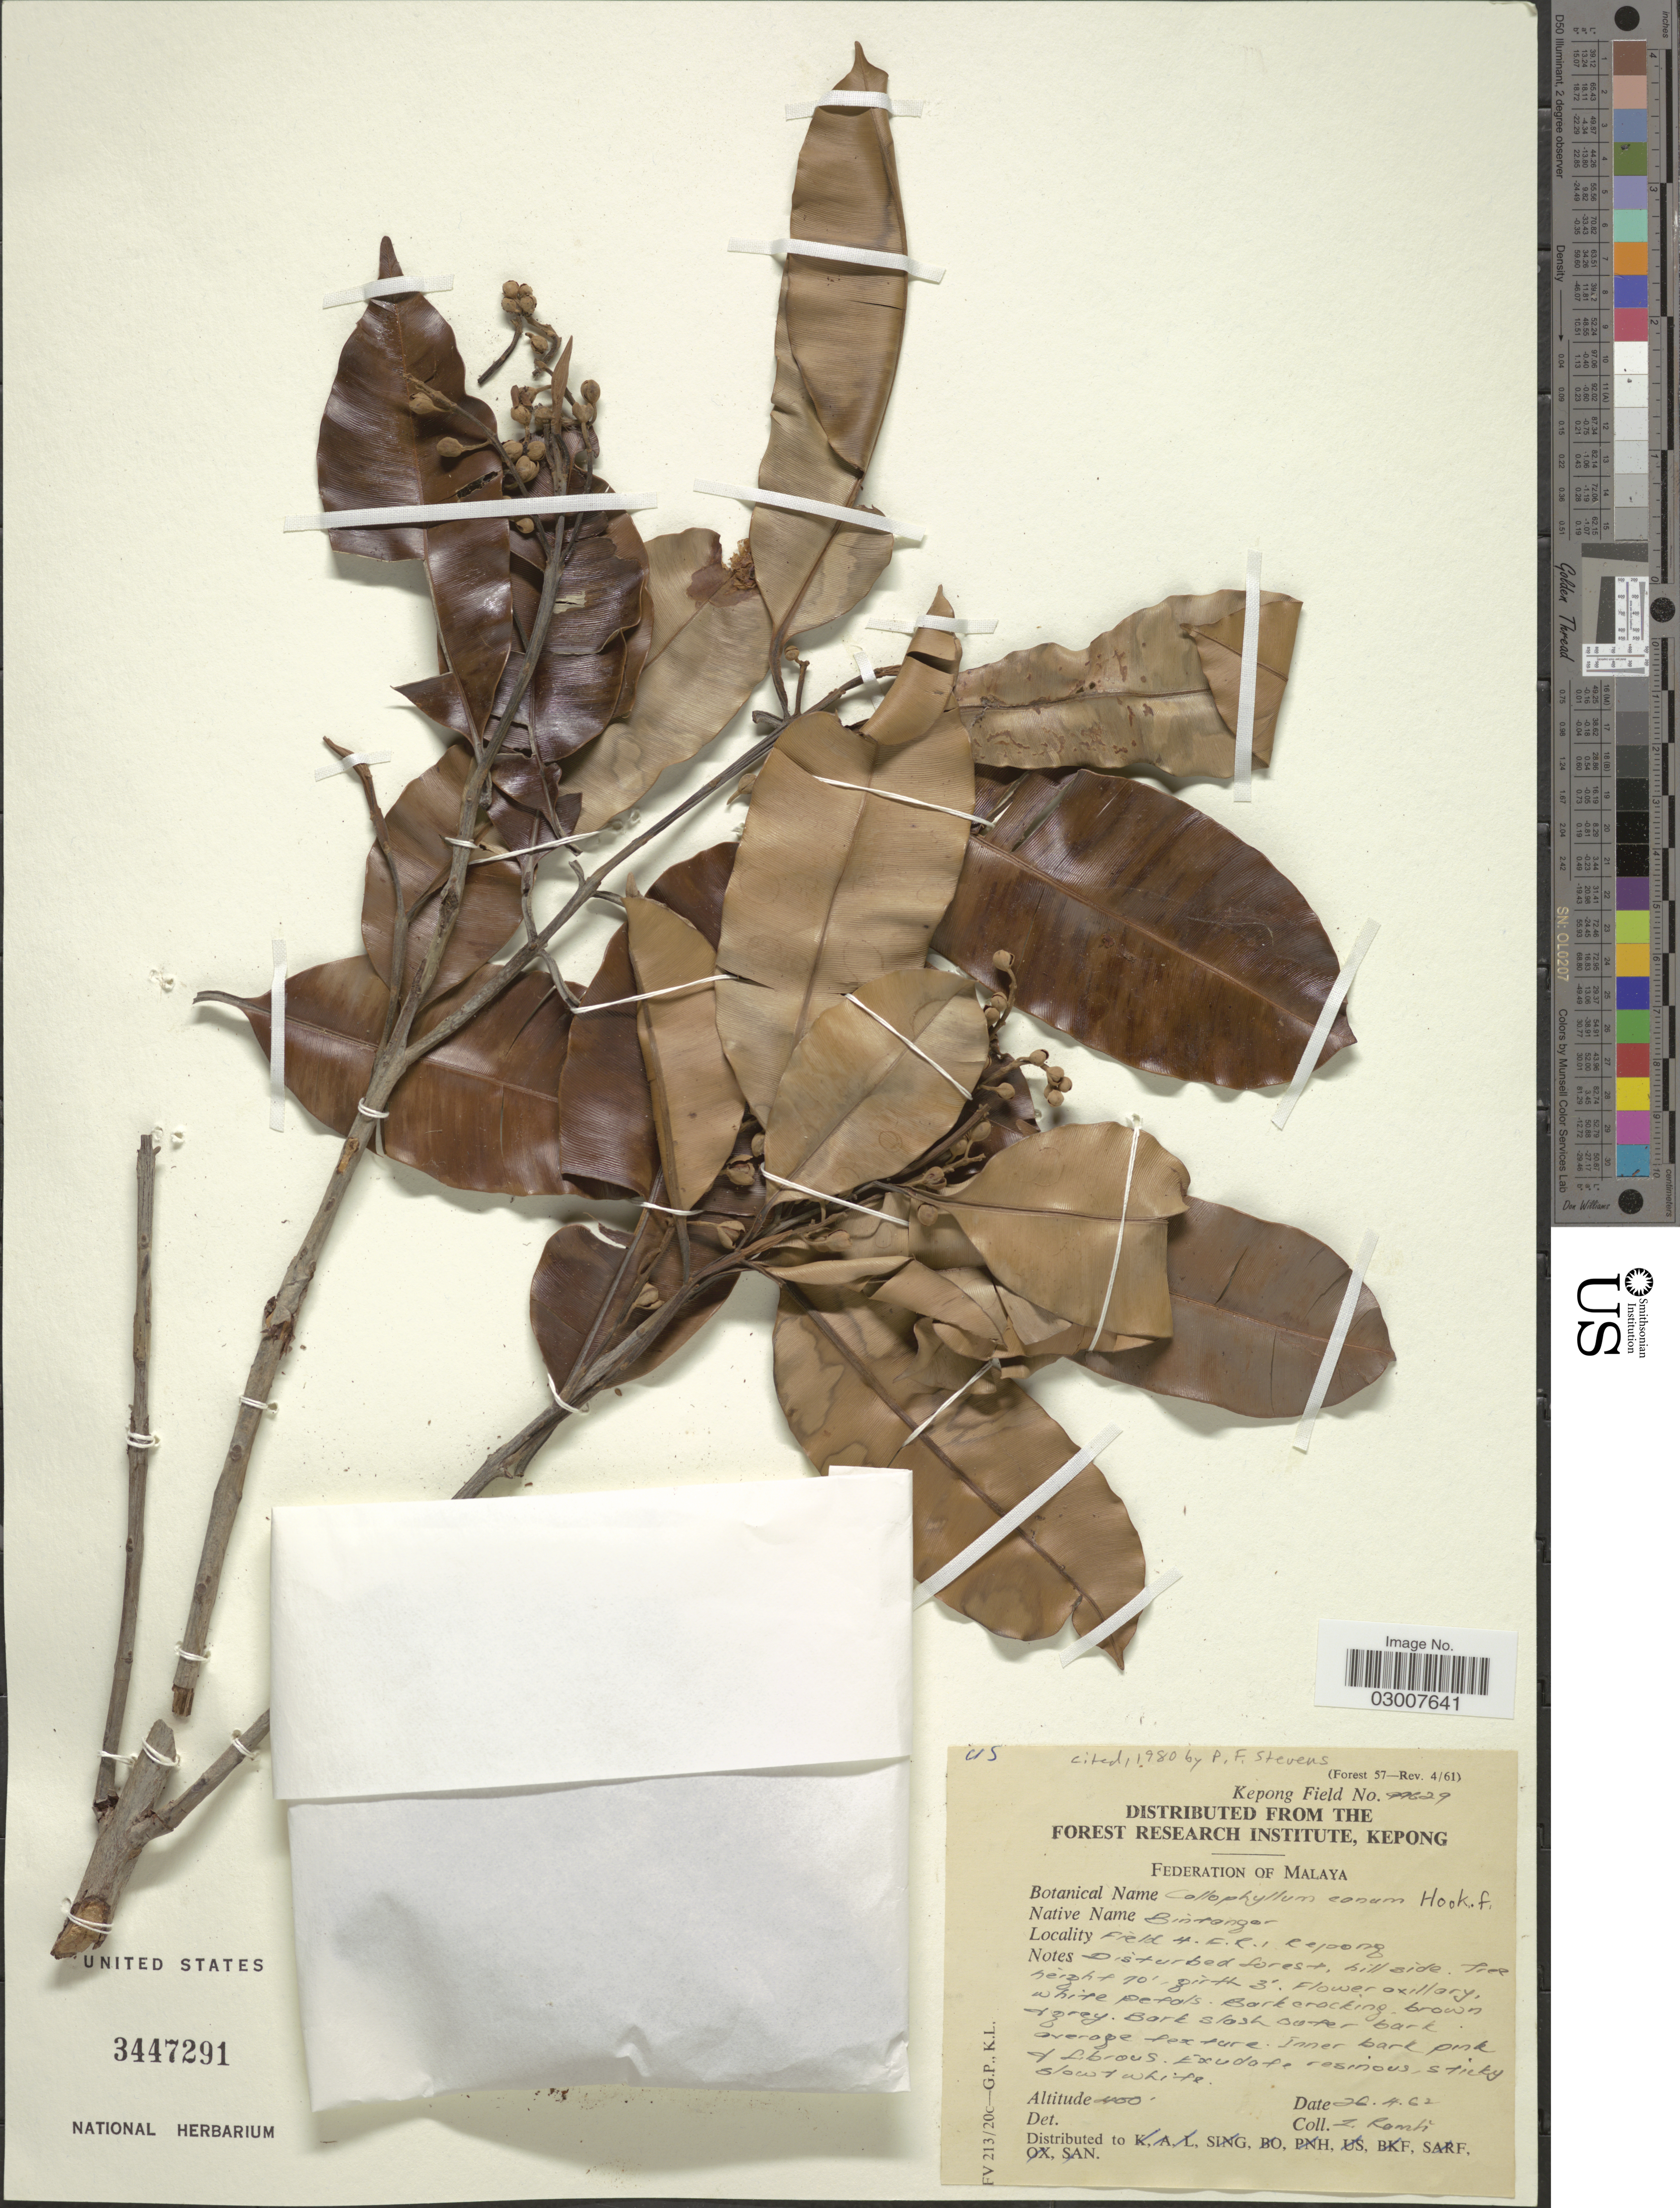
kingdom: Plantae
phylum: Tracheophyta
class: Magnoliopsida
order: Malpighiales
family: Calophyllaceae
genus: Calophyllum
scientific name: Calophyllum canum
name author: Hook. f.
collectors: Z. Ramli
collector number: Kepong Field 99629?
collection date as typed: Transcribed d/m/y: 26/4/62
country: Malaysia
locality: Field H. F. R., Kepong. Federation of Malaya.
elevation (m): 122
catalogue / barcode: US 3447291